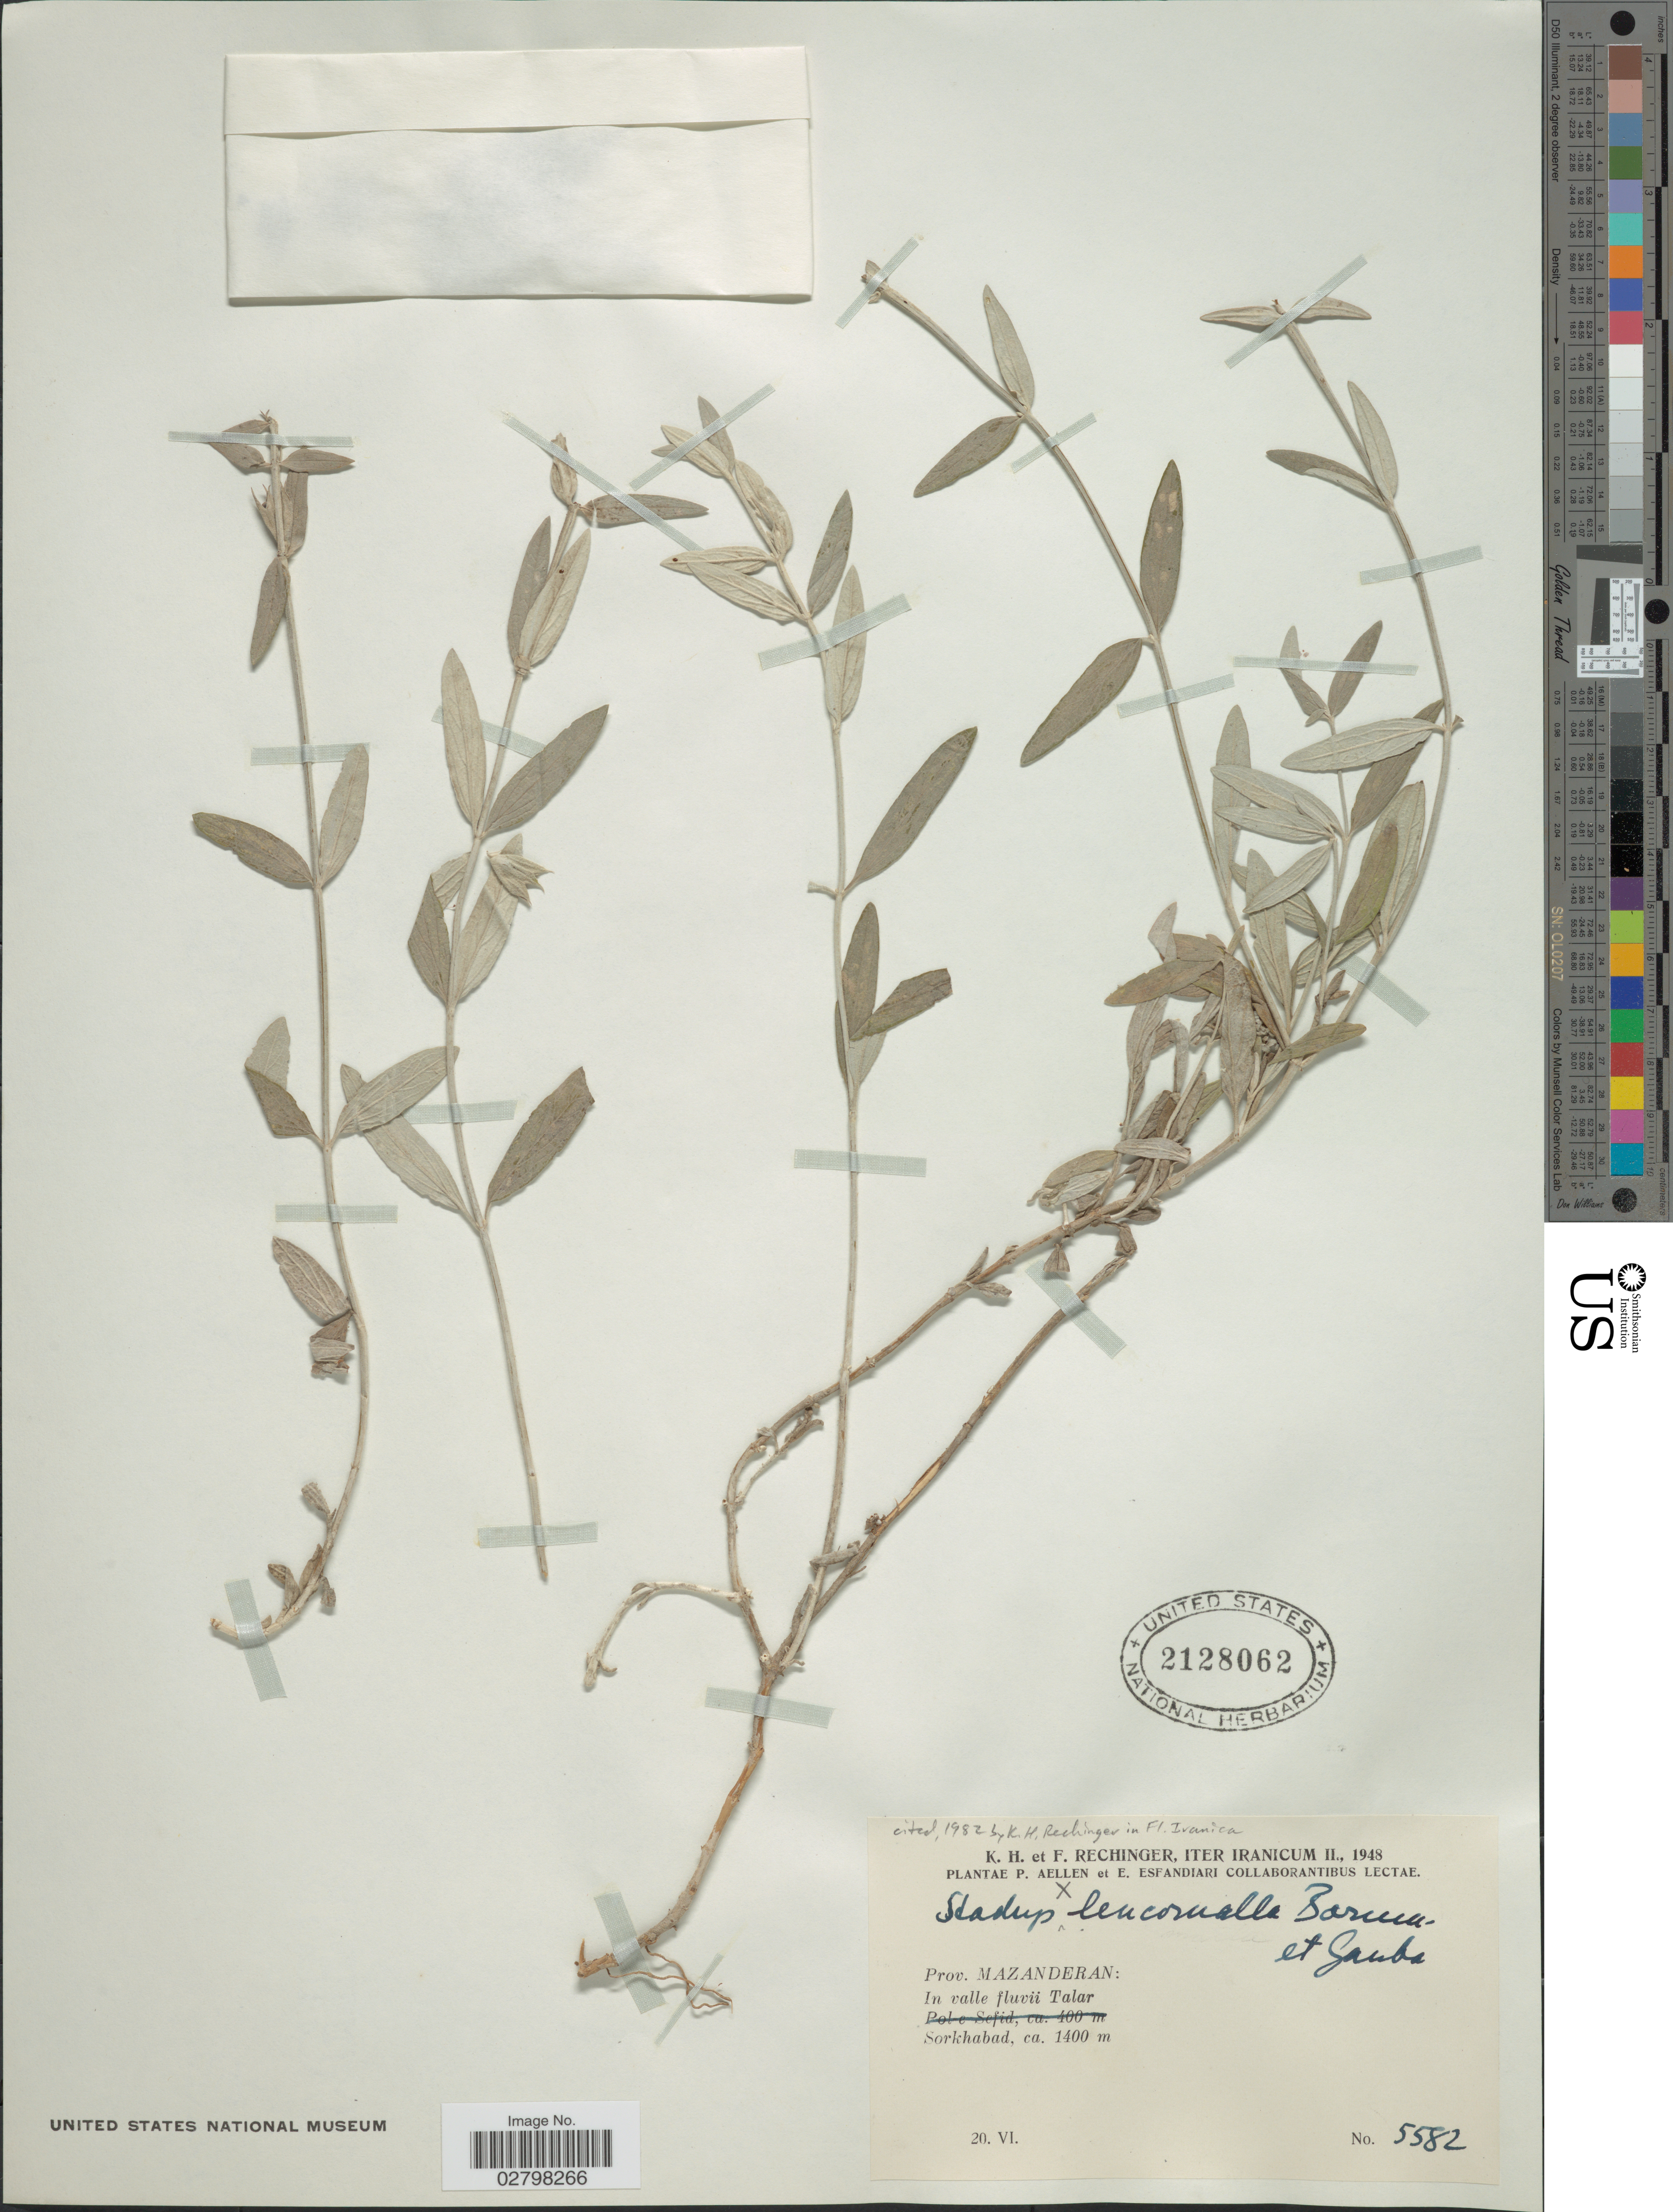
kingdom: Plantae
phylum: Tracheophyta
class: Magnoliopsida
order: Lamiales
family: Lamiaceae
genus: Stachys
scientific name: Stachys x leucomalla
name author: Bornm. & Gauba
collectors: K. H. Rechinger & F. Rechinger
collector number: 5582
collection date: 1948-06-20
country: Iran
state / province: Mazandaran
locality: Iter Iranicum II. Prov. Mazanderan: In valle fluvii Talar. Sorkhabad.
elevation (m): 1400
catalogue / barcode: US 2128062